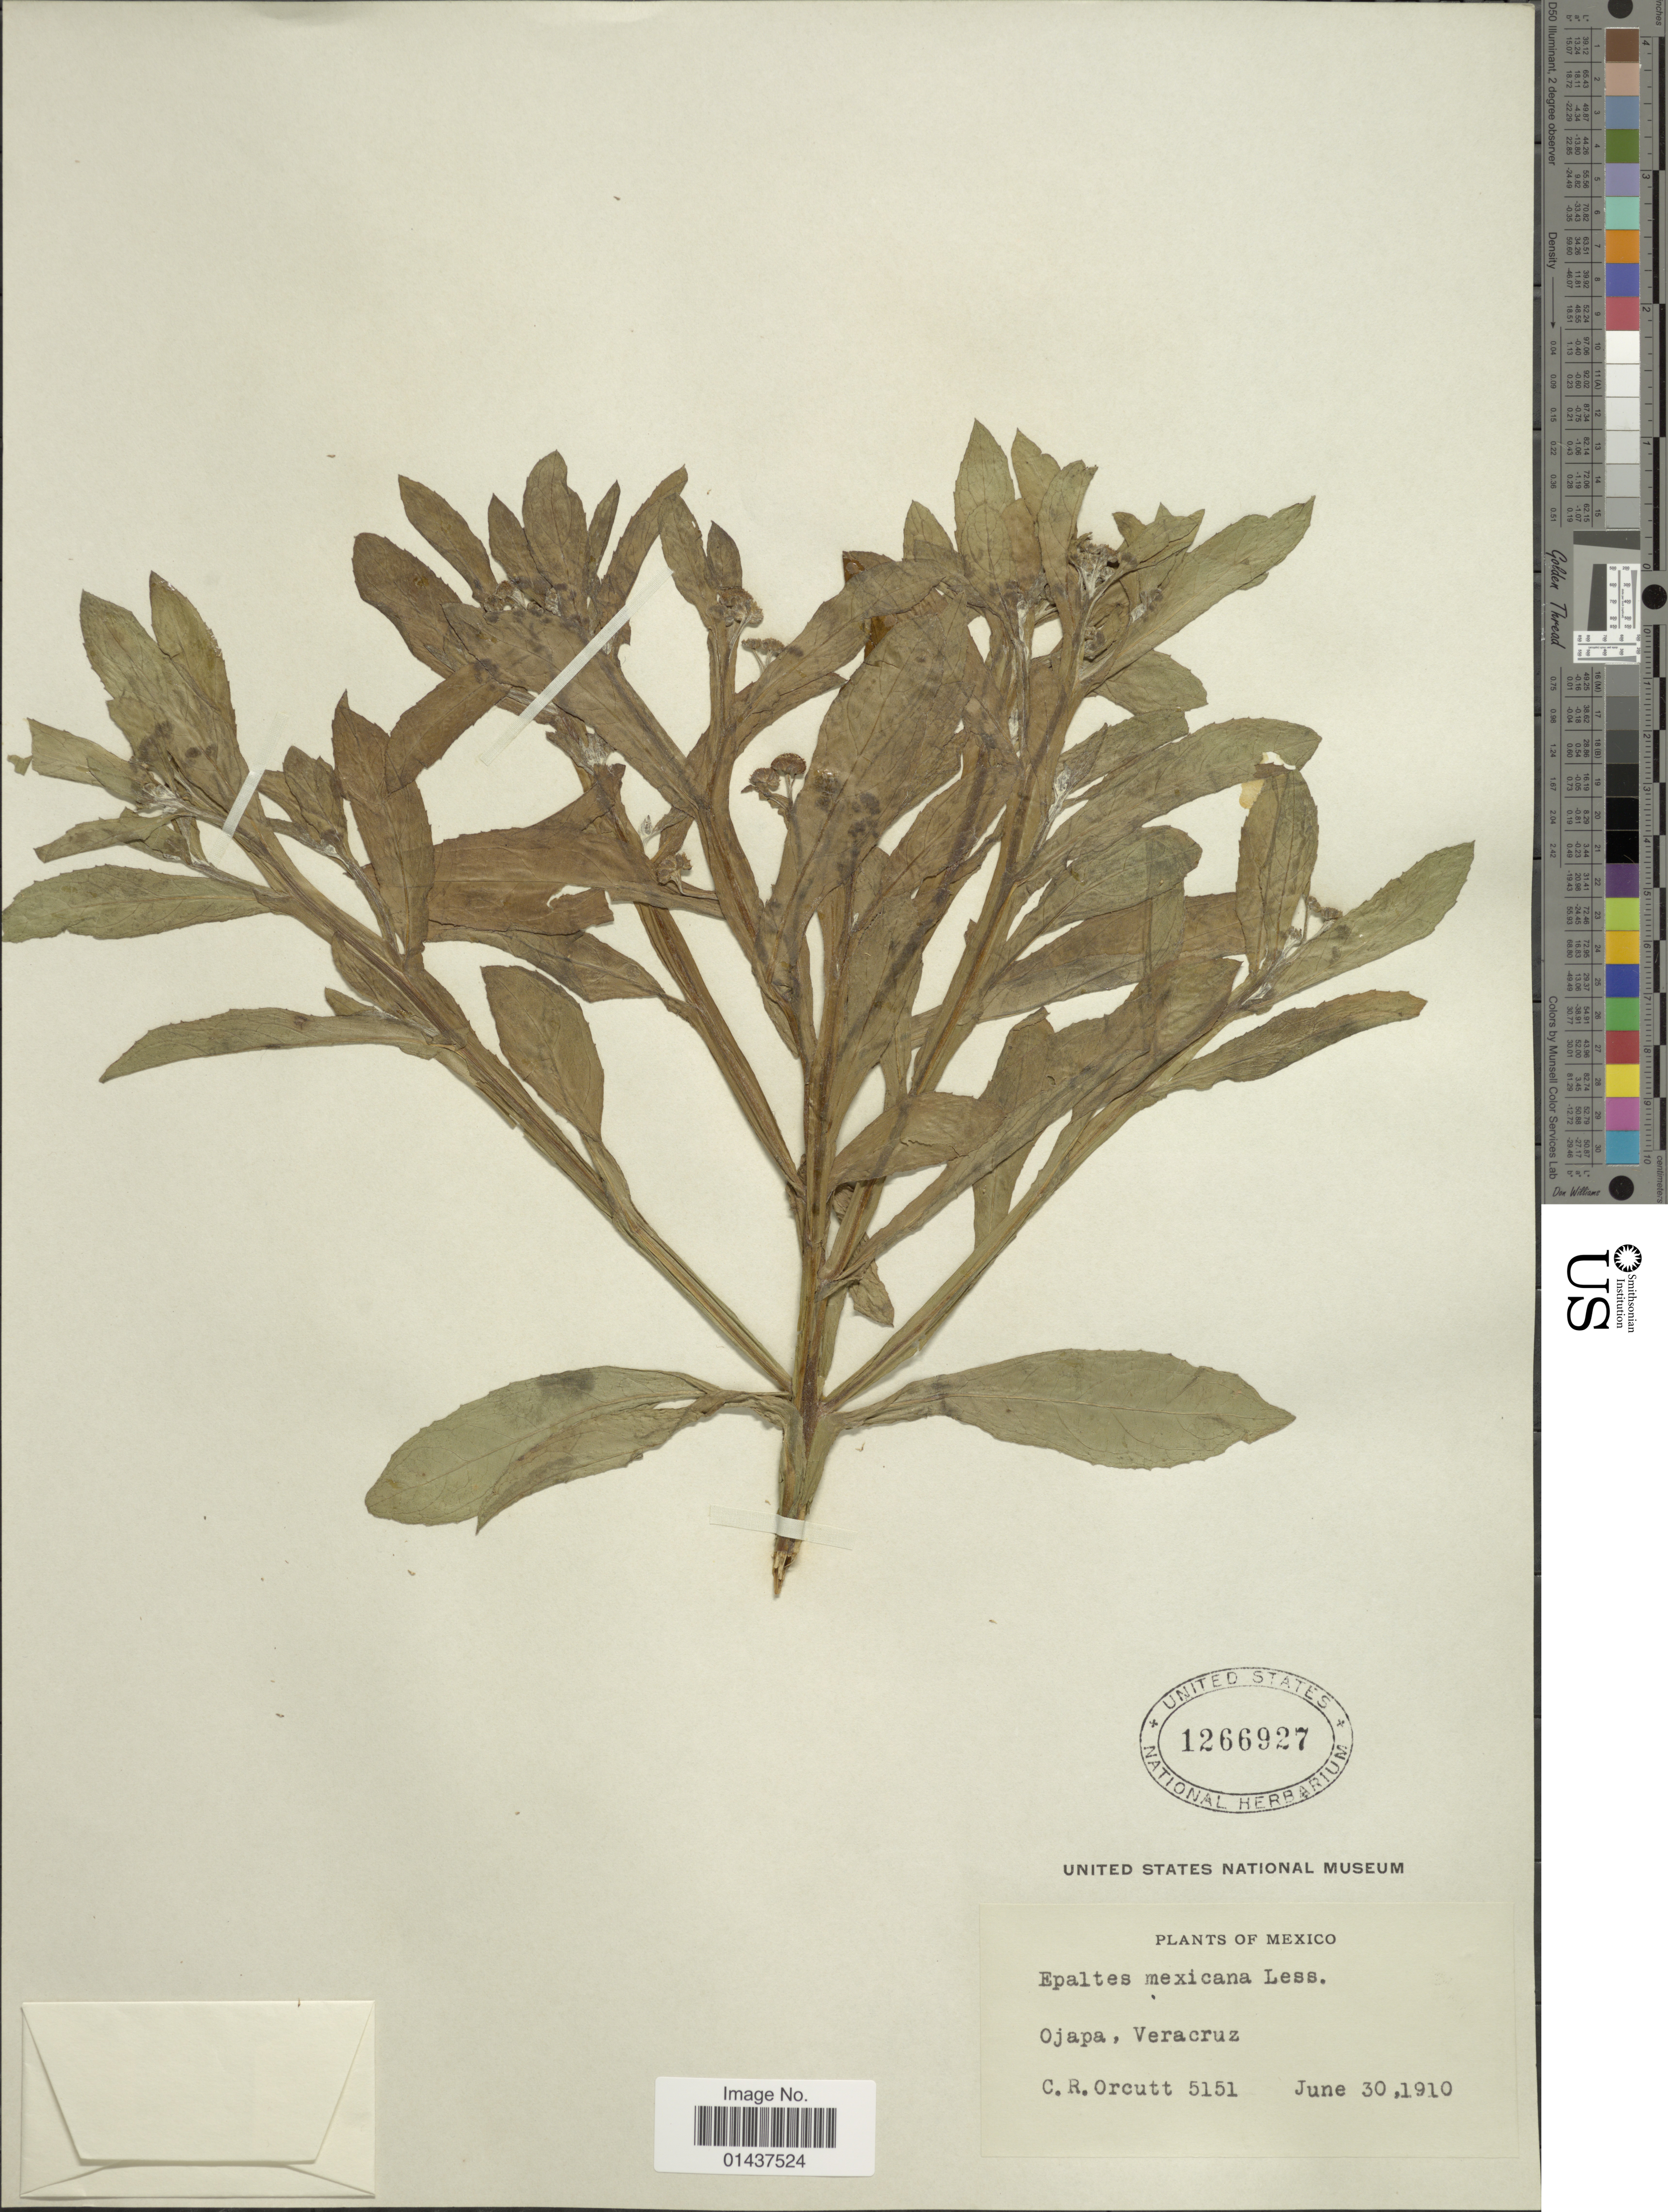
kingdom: Plantae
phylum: Tracheophyta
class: Magnoliopsida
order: Asterales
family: Asteraceae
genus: Epaltes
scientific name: Epaltes mexicana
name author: Less.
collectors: C. R. Orcutt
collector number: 5151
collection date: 1910-06-30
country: Mexico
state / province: Veracruz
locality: Ojapa, Veracruz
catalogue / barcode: US 1266927